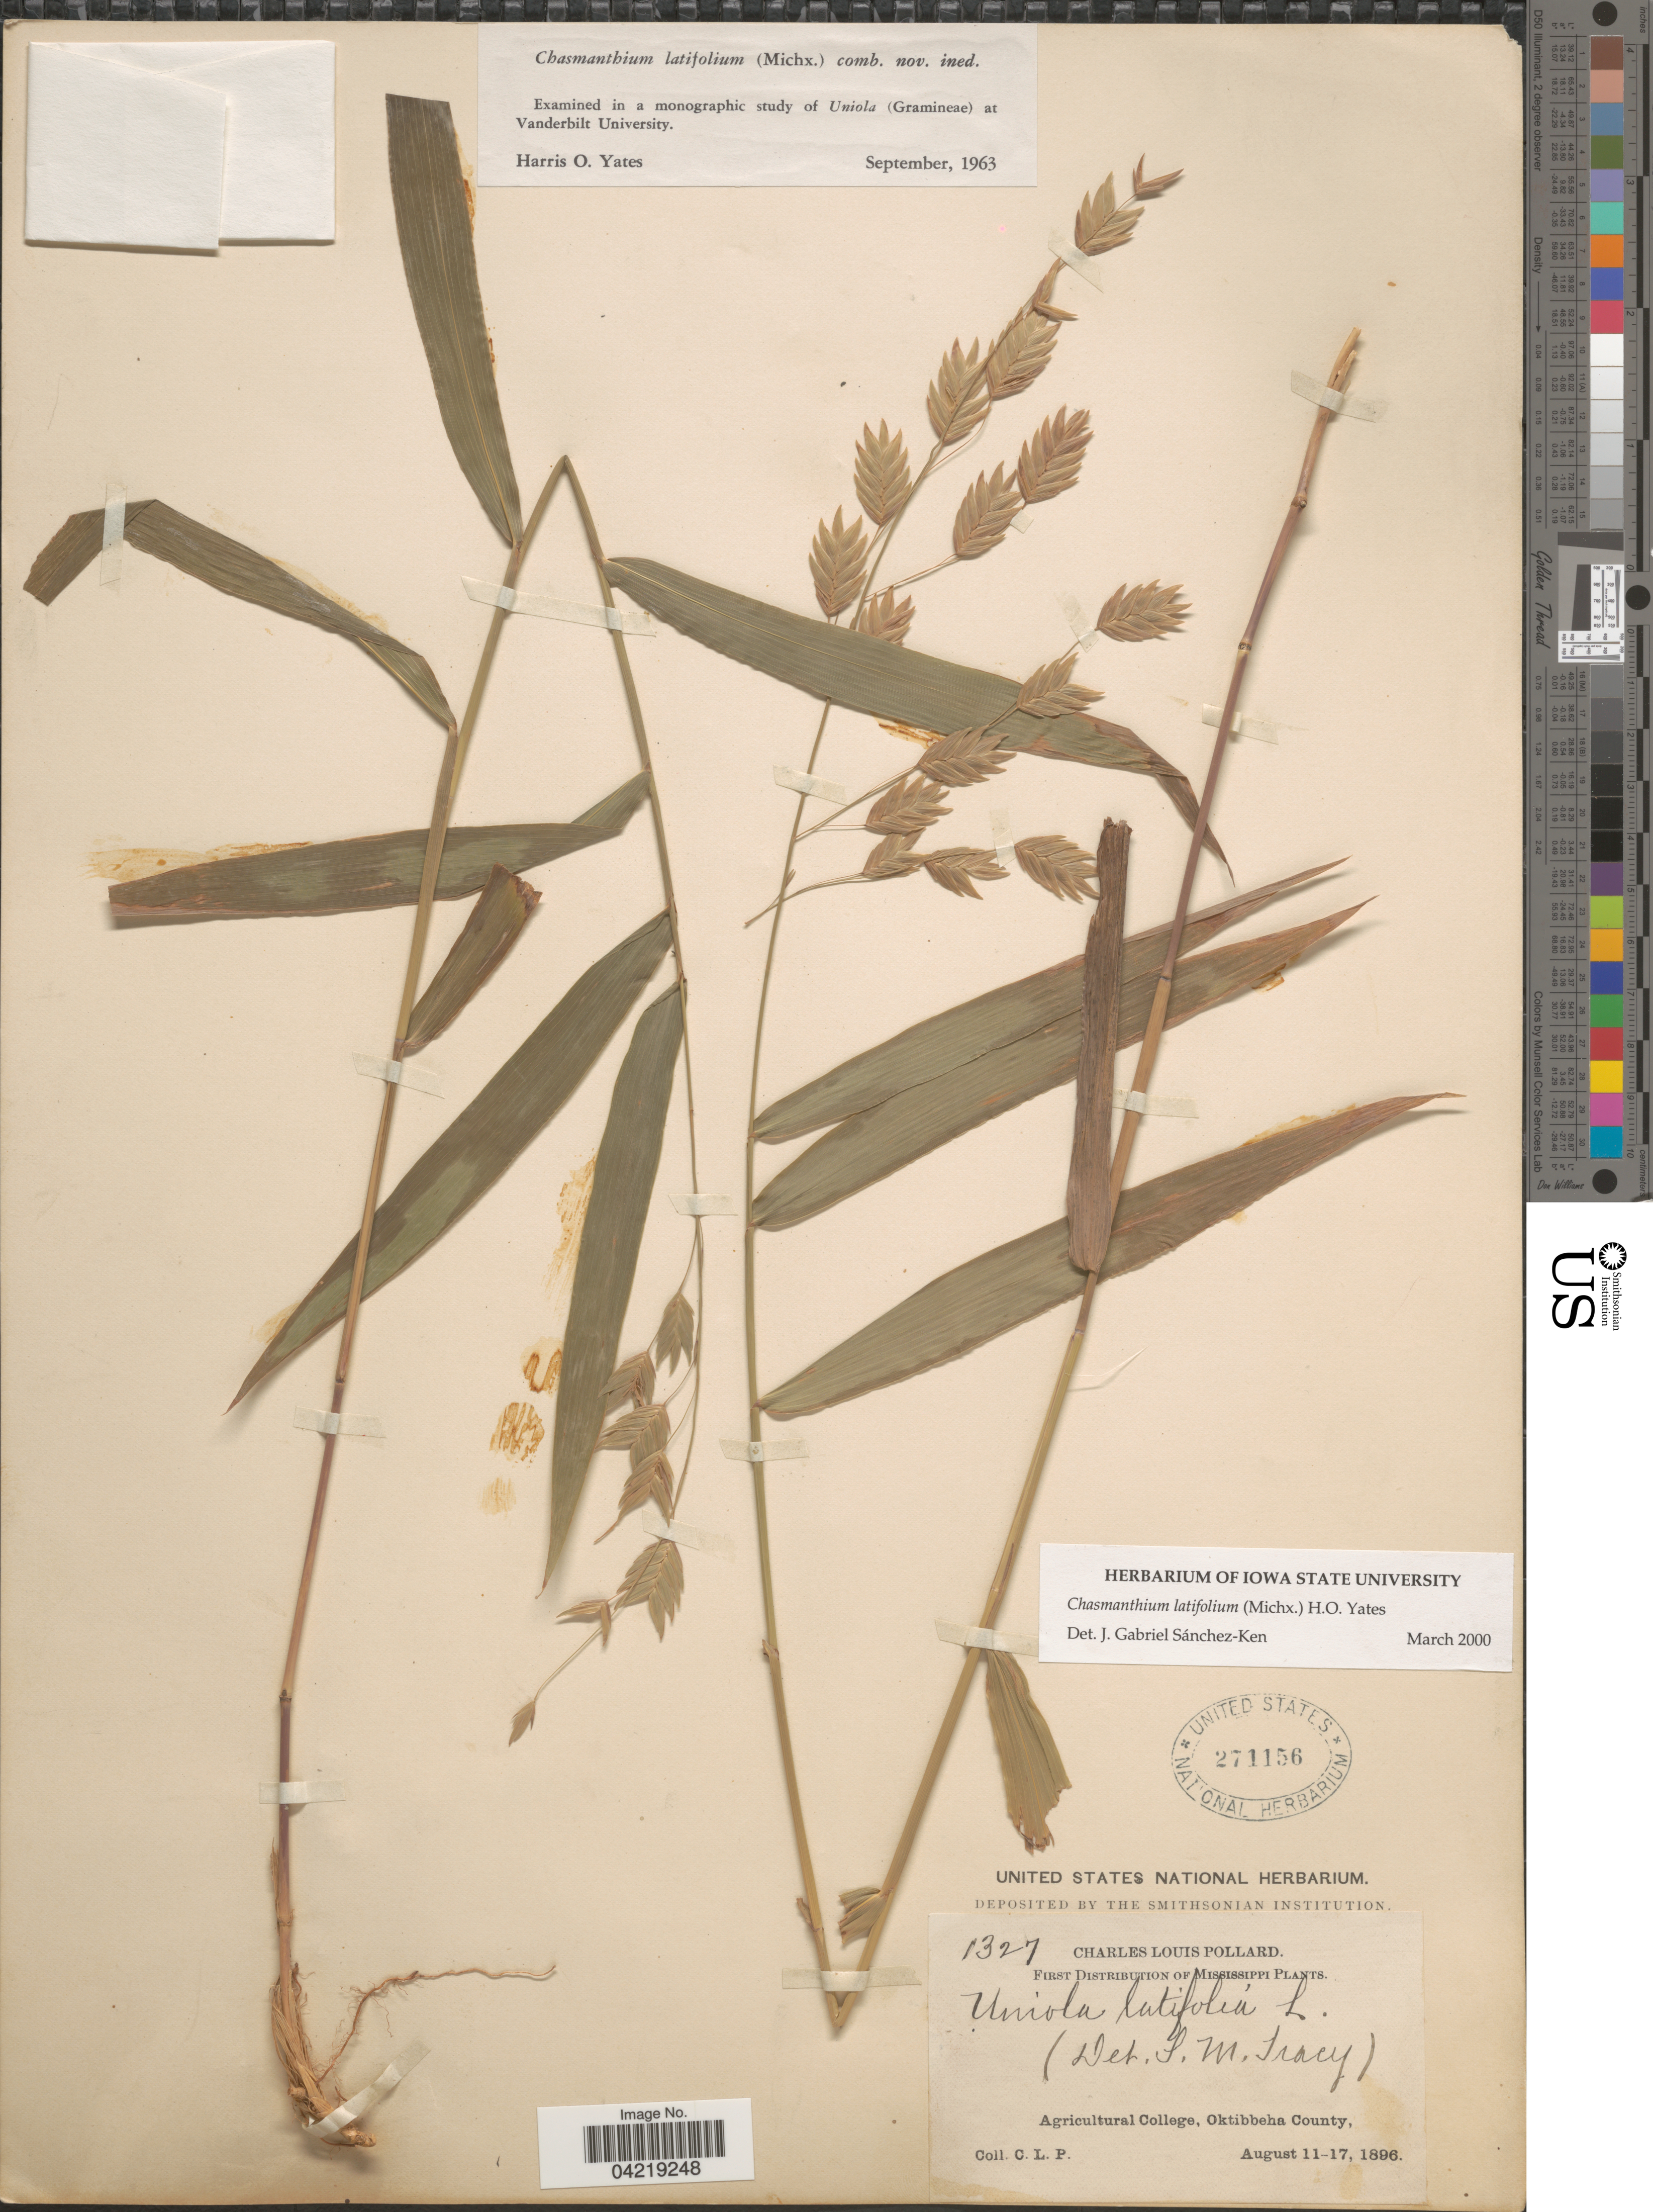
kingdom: Plantae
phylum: Tracheophyta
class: Liliopsida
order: Poales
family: Poaceae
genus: Chasmanthium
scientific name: Chasmanthium latifolium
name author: (Michx.) H.O. Yates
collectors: C. L. Pollard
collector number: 1327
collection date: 1896-08-11/1896-08-17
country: United States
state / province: Mississippi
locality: Agricultural College, Oktibbeha County.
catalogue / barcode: US 271156